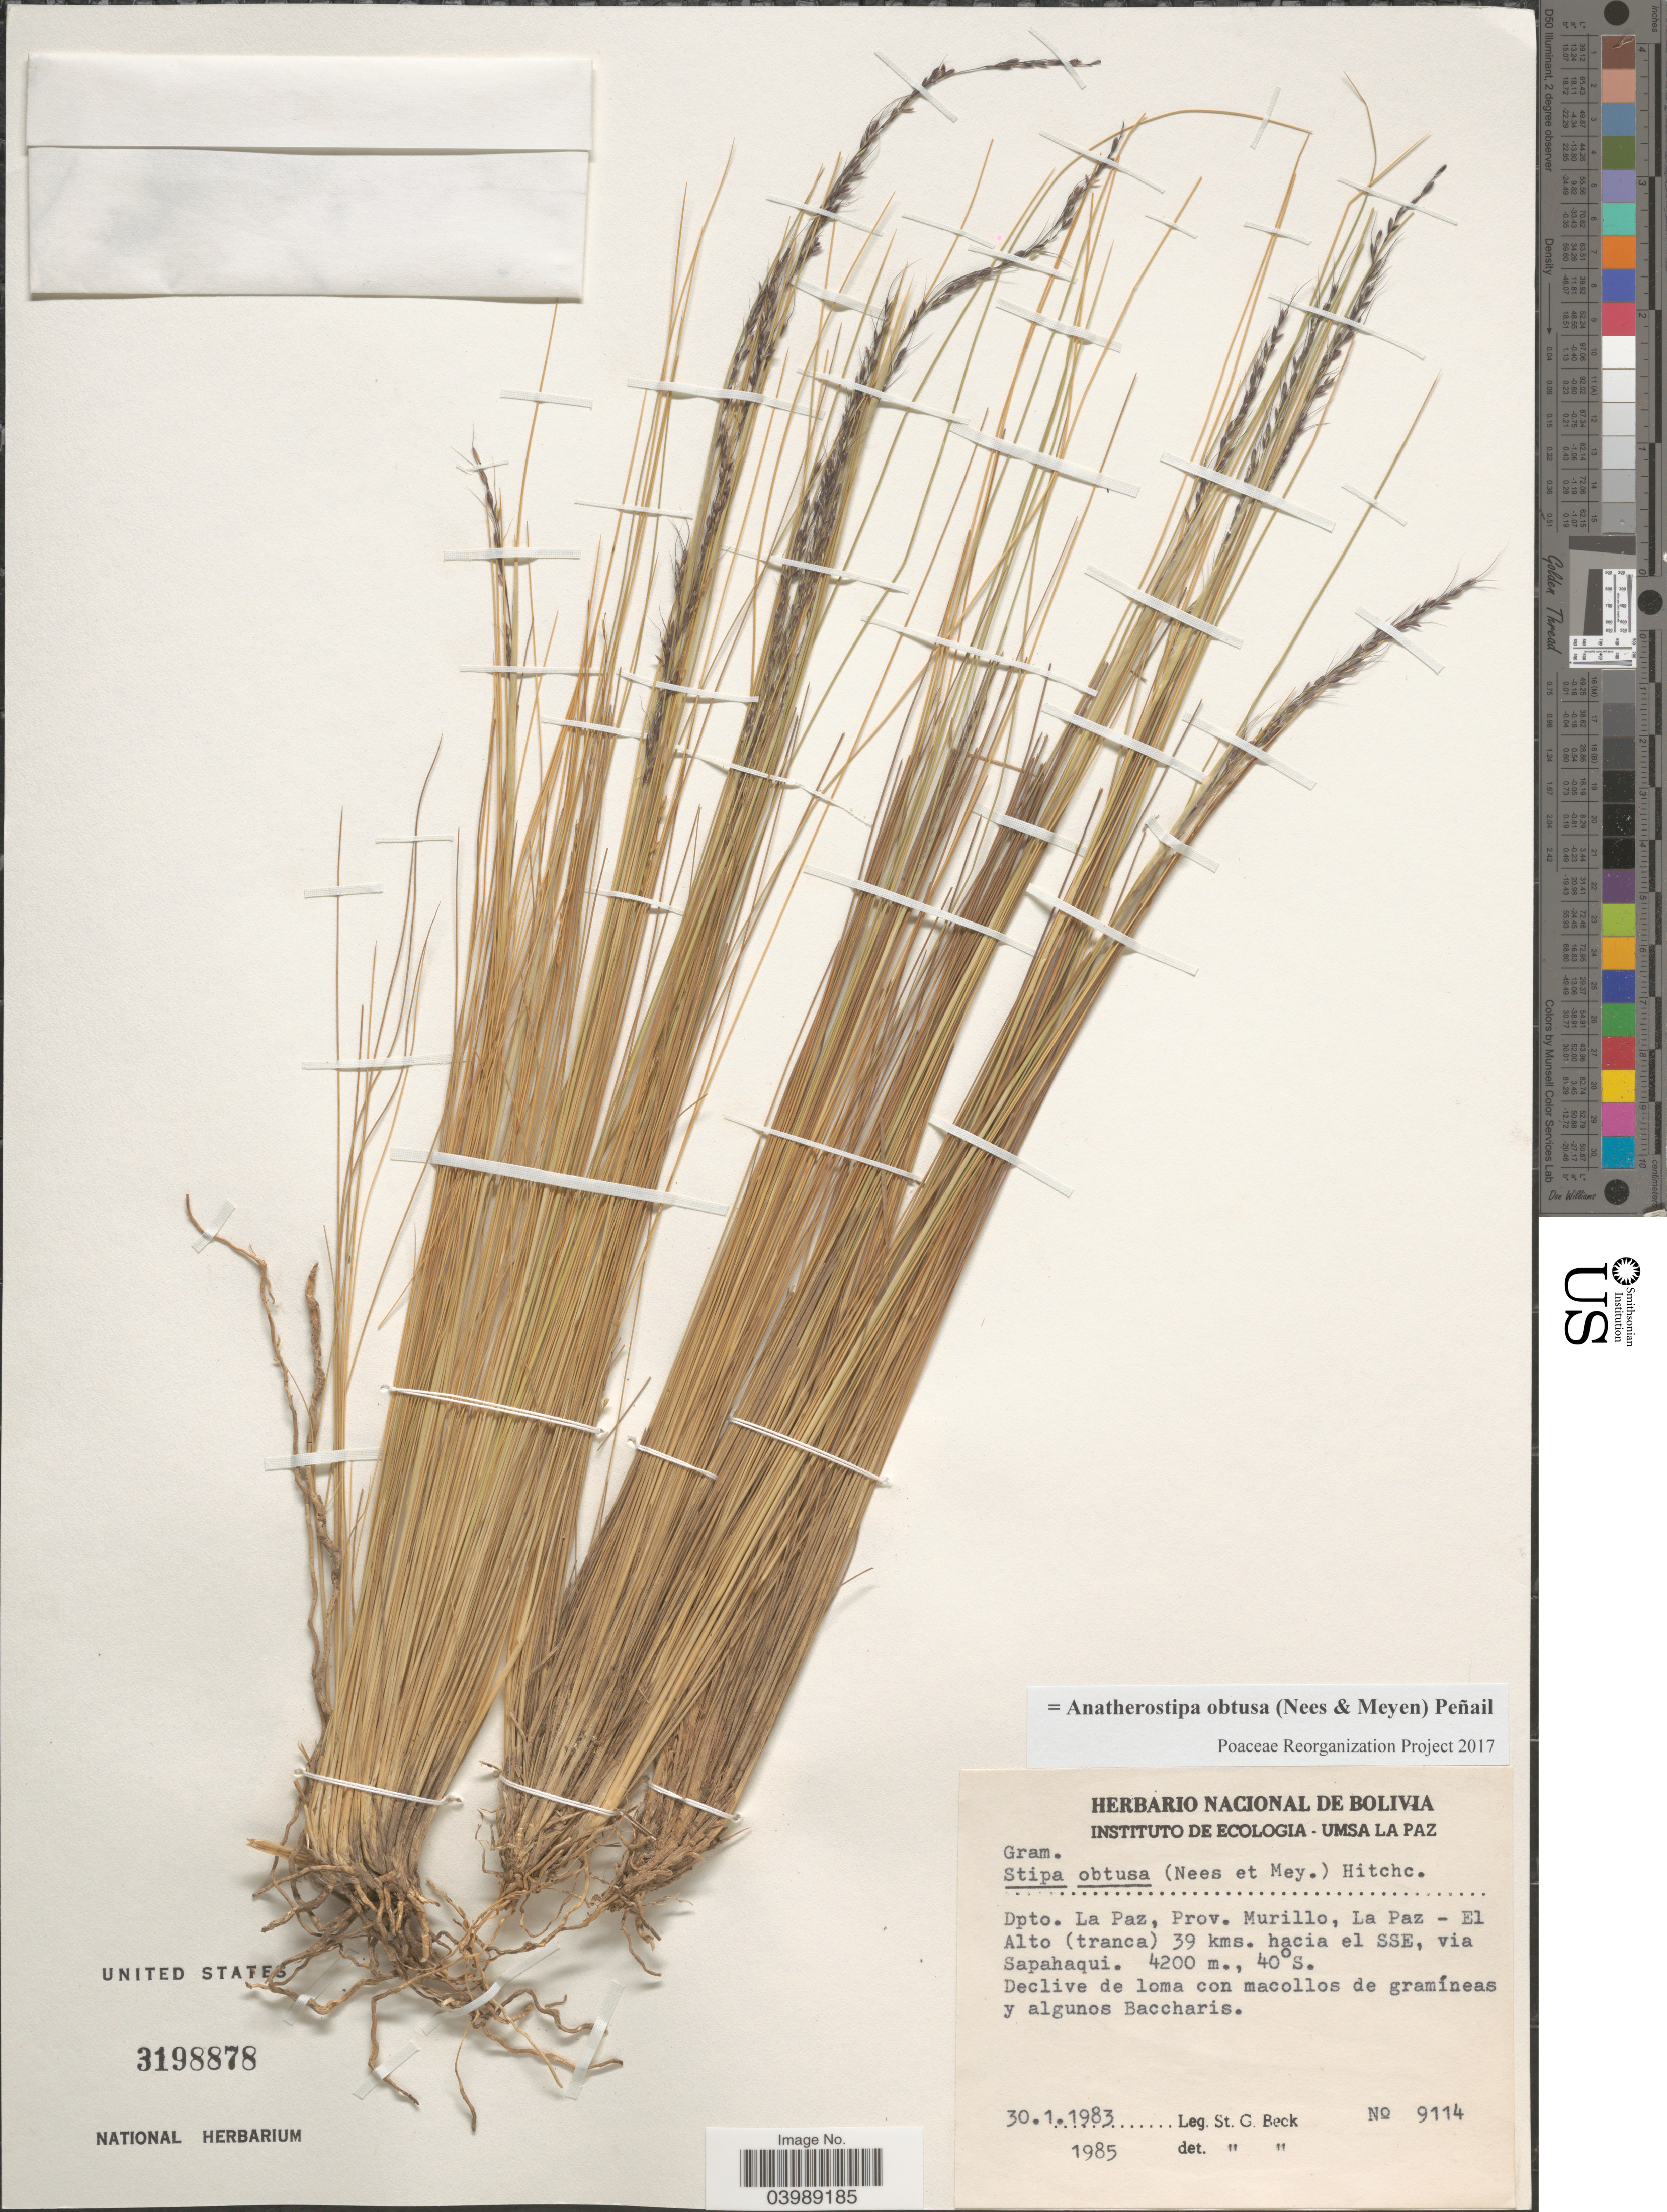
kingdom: Plantae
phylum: Tracheophyta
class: Liliopsida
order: Poales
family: Poaceae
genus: Anatherostipa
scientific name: Anatherostipa obtusa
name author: (Nees & Meyen) Peñailillo B.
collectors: S. G. Beck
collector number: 9114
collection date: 1983-01-30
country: Bolivia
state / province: La Paz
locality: Dpto. La Paz, Prov. Murillo, La Paz - EL Alto (tranca) 39 kms. hacia el SSE, via Sapahaqui.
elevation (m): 4200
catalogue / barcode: US 3198878